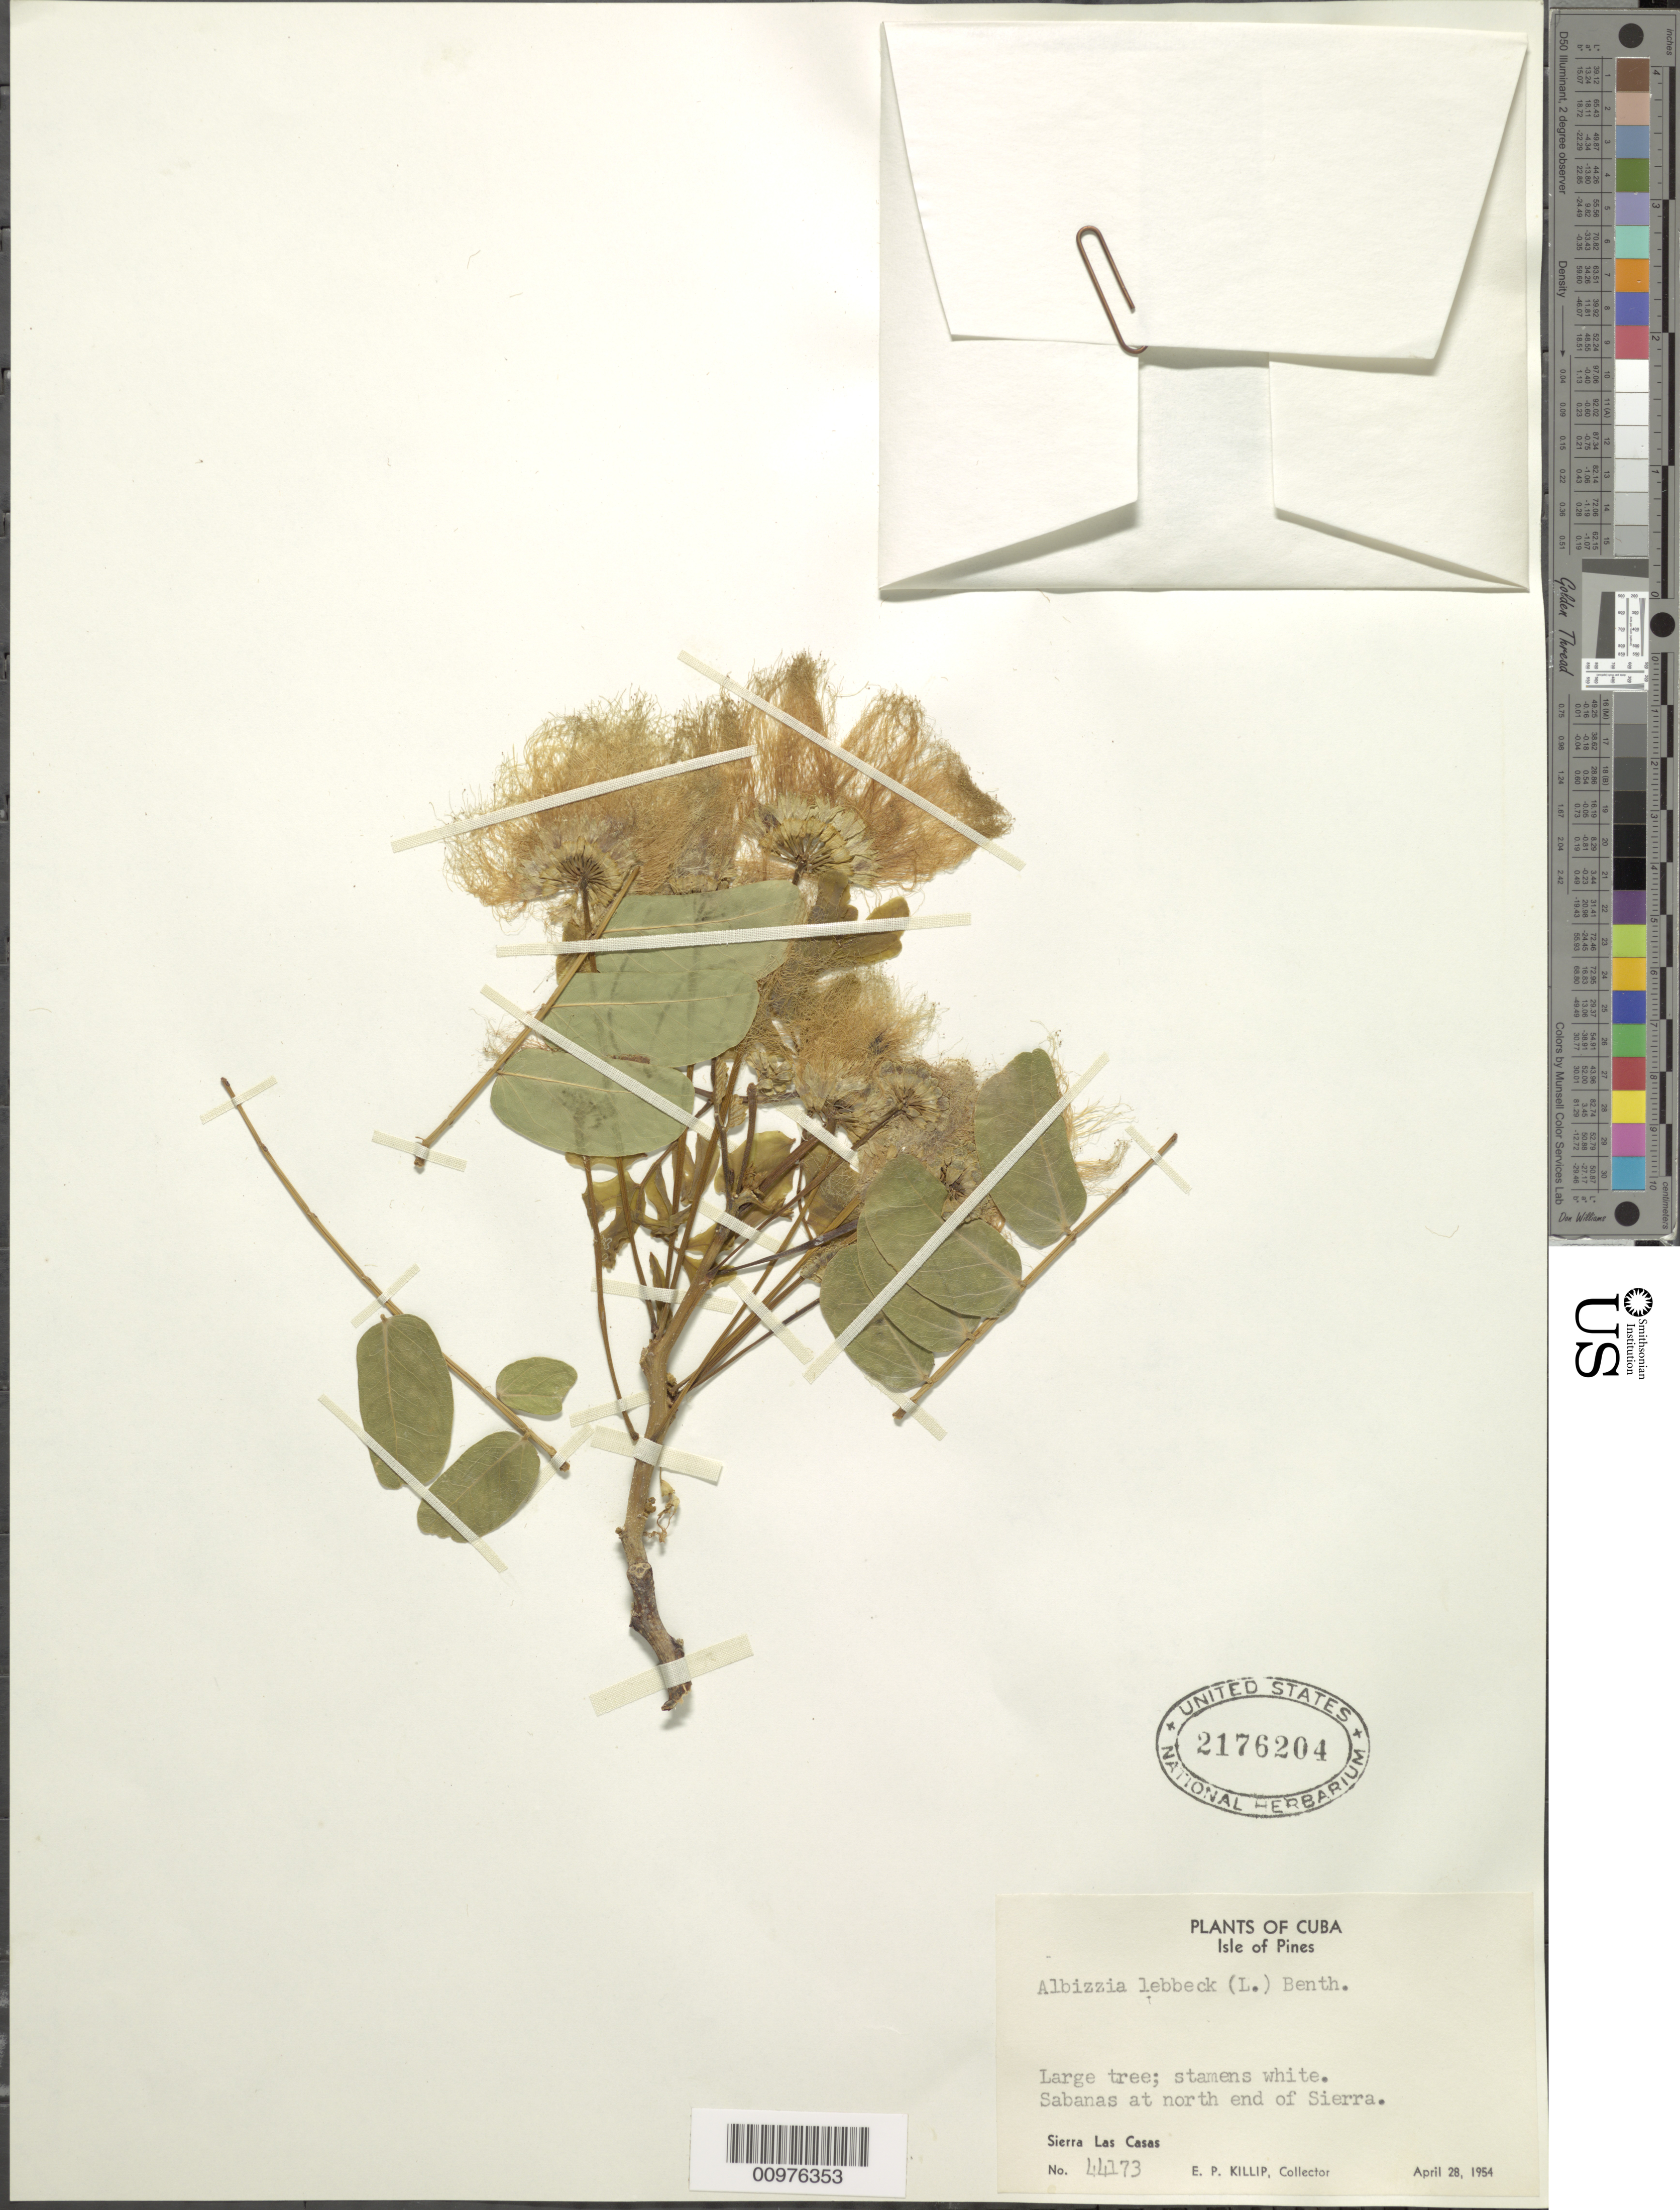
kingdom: Plantae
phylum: Tracheophyta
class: Magnoliopsida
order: Fabales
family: Fabaceae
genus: Albizia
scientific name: Albizia lebbeck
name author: (L.) Benth.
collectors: E. P. Killip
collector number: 44173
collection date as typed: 28 Apr 1954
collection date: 1954-04-28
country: Cuba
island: Isla de la Juventud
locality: Isle of Pines, Sierra Las Casas Sabanas at N end of Sierra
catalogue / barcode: US 2176204